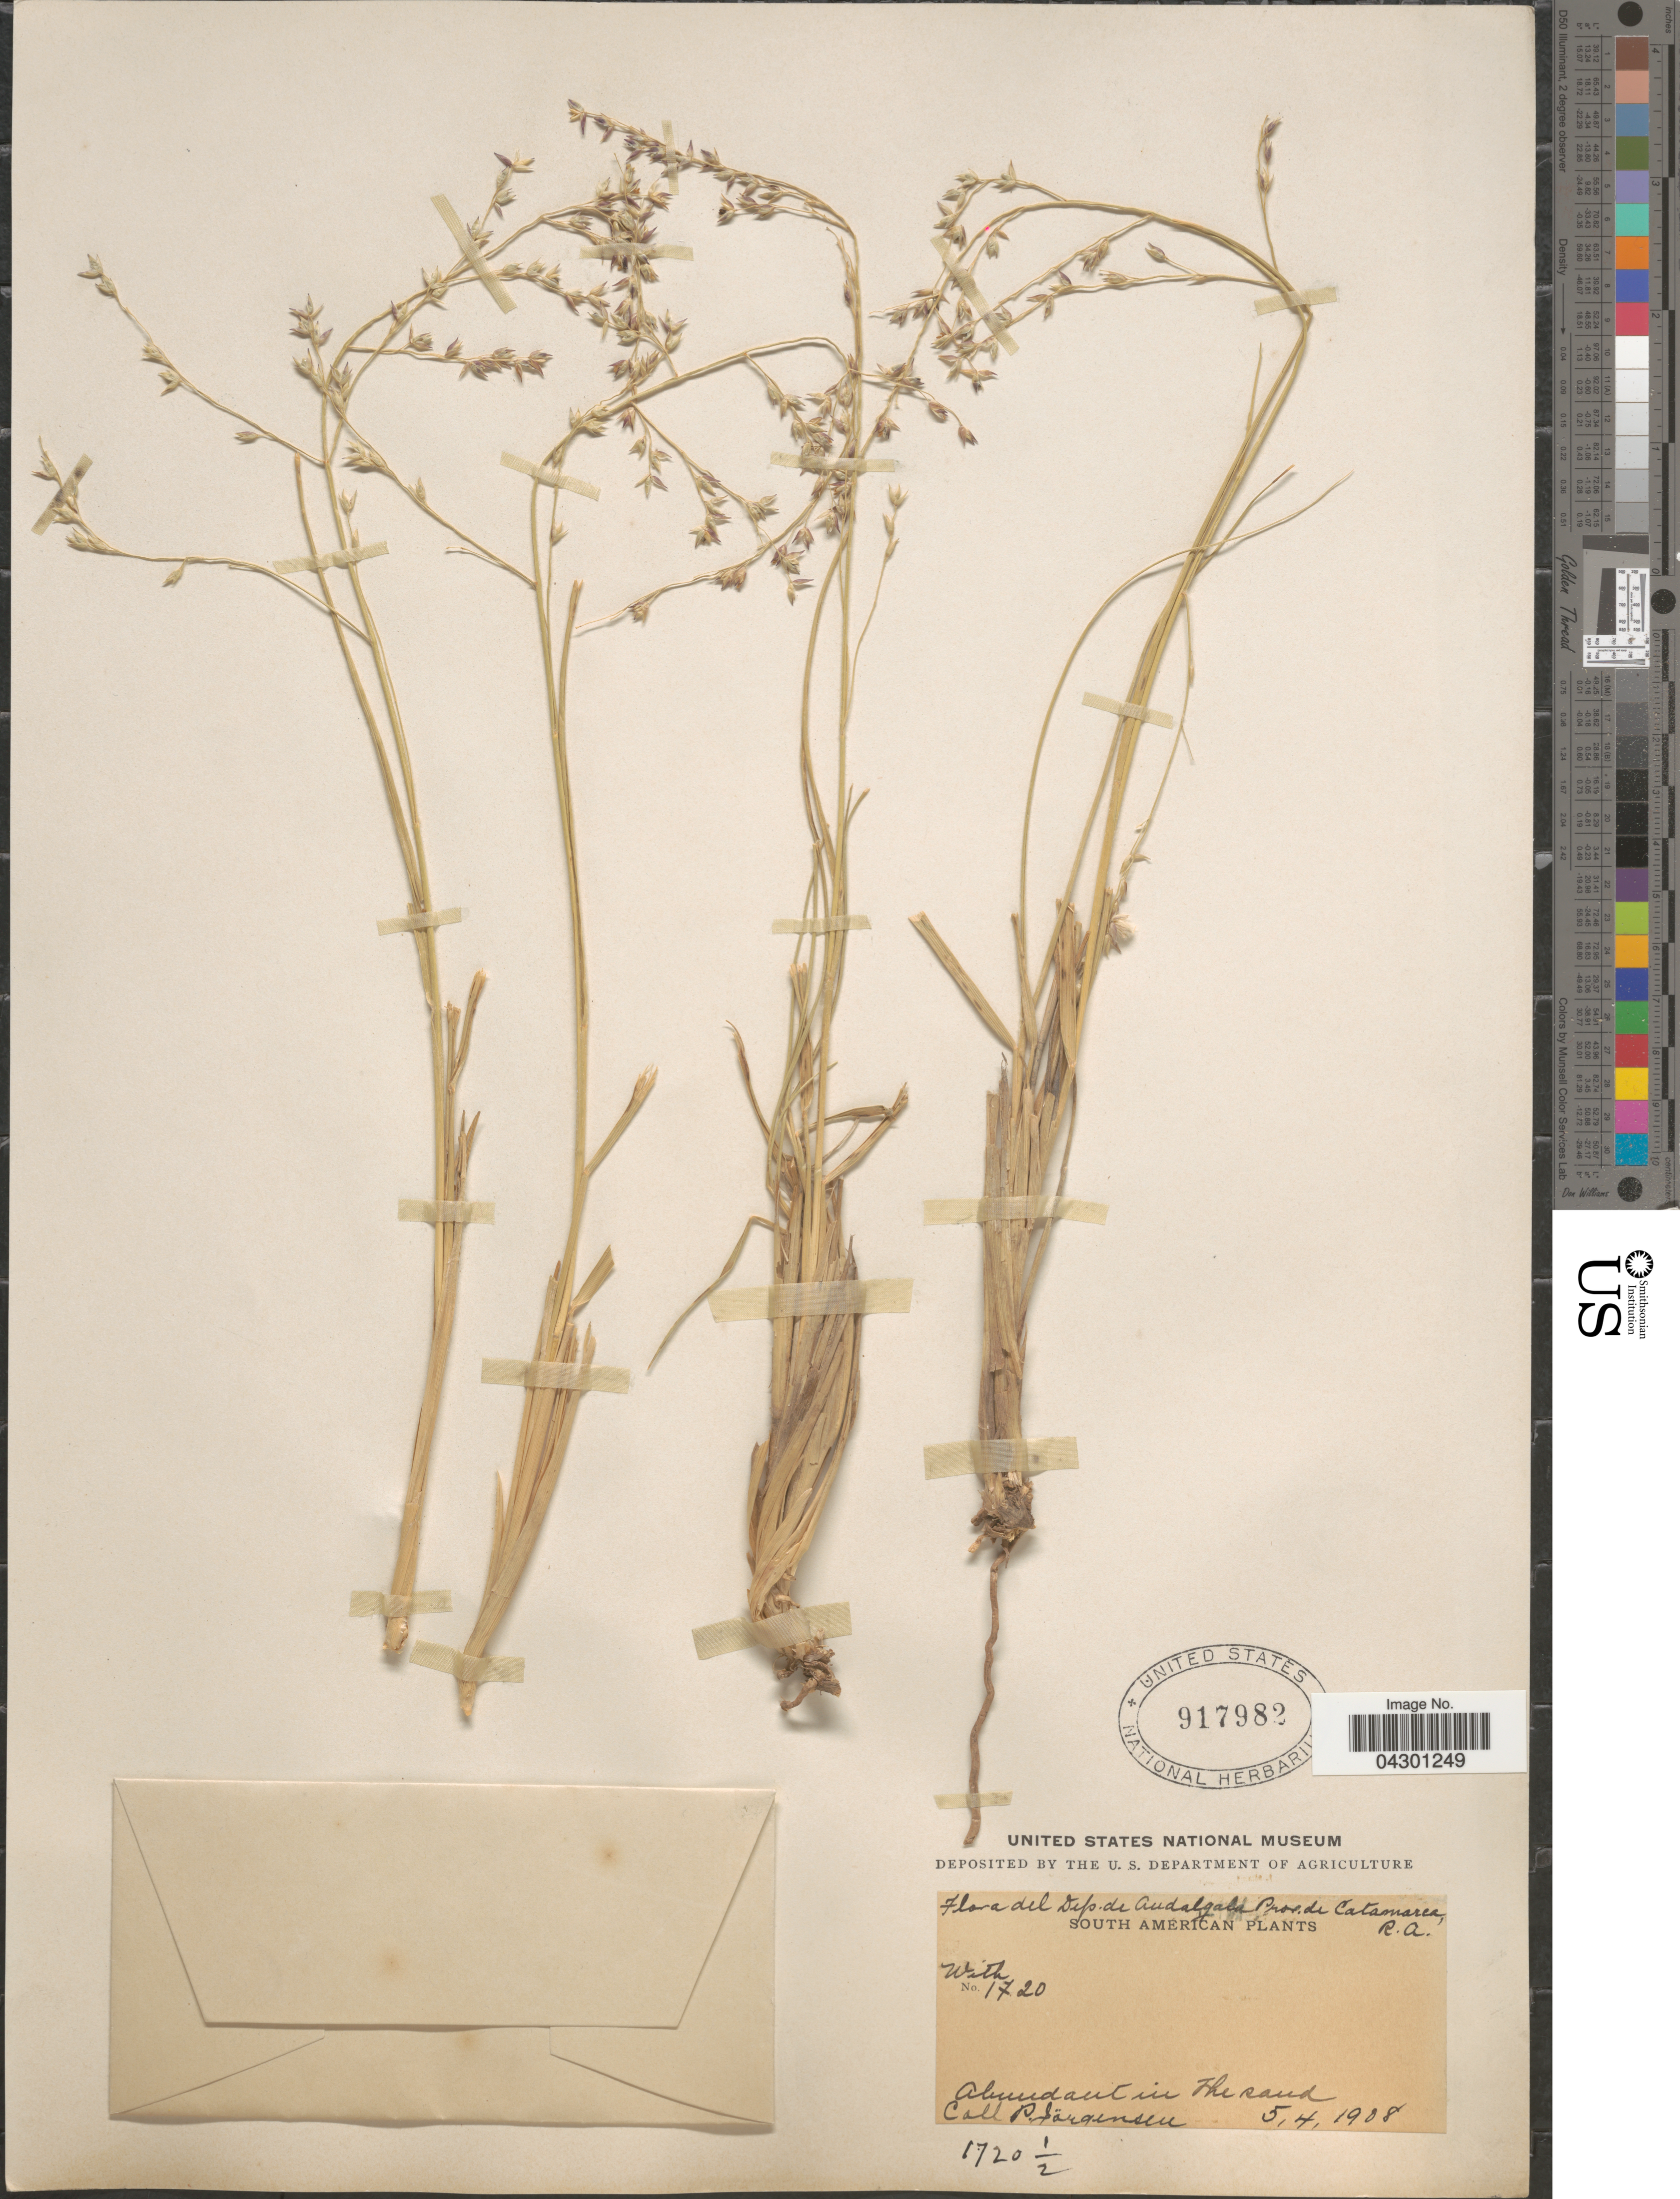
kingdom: Plantae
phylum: Tracheophyta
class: Liliopsida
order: Poales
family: Poaceae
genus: Panicum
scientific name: Panicum urvilleanum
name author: Kunth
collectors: P. Jörgensen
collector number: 1720½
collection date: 1908-04-05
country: Argentina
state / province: Catamarca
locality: Dep. de Andalgala.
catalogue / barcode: US 917982